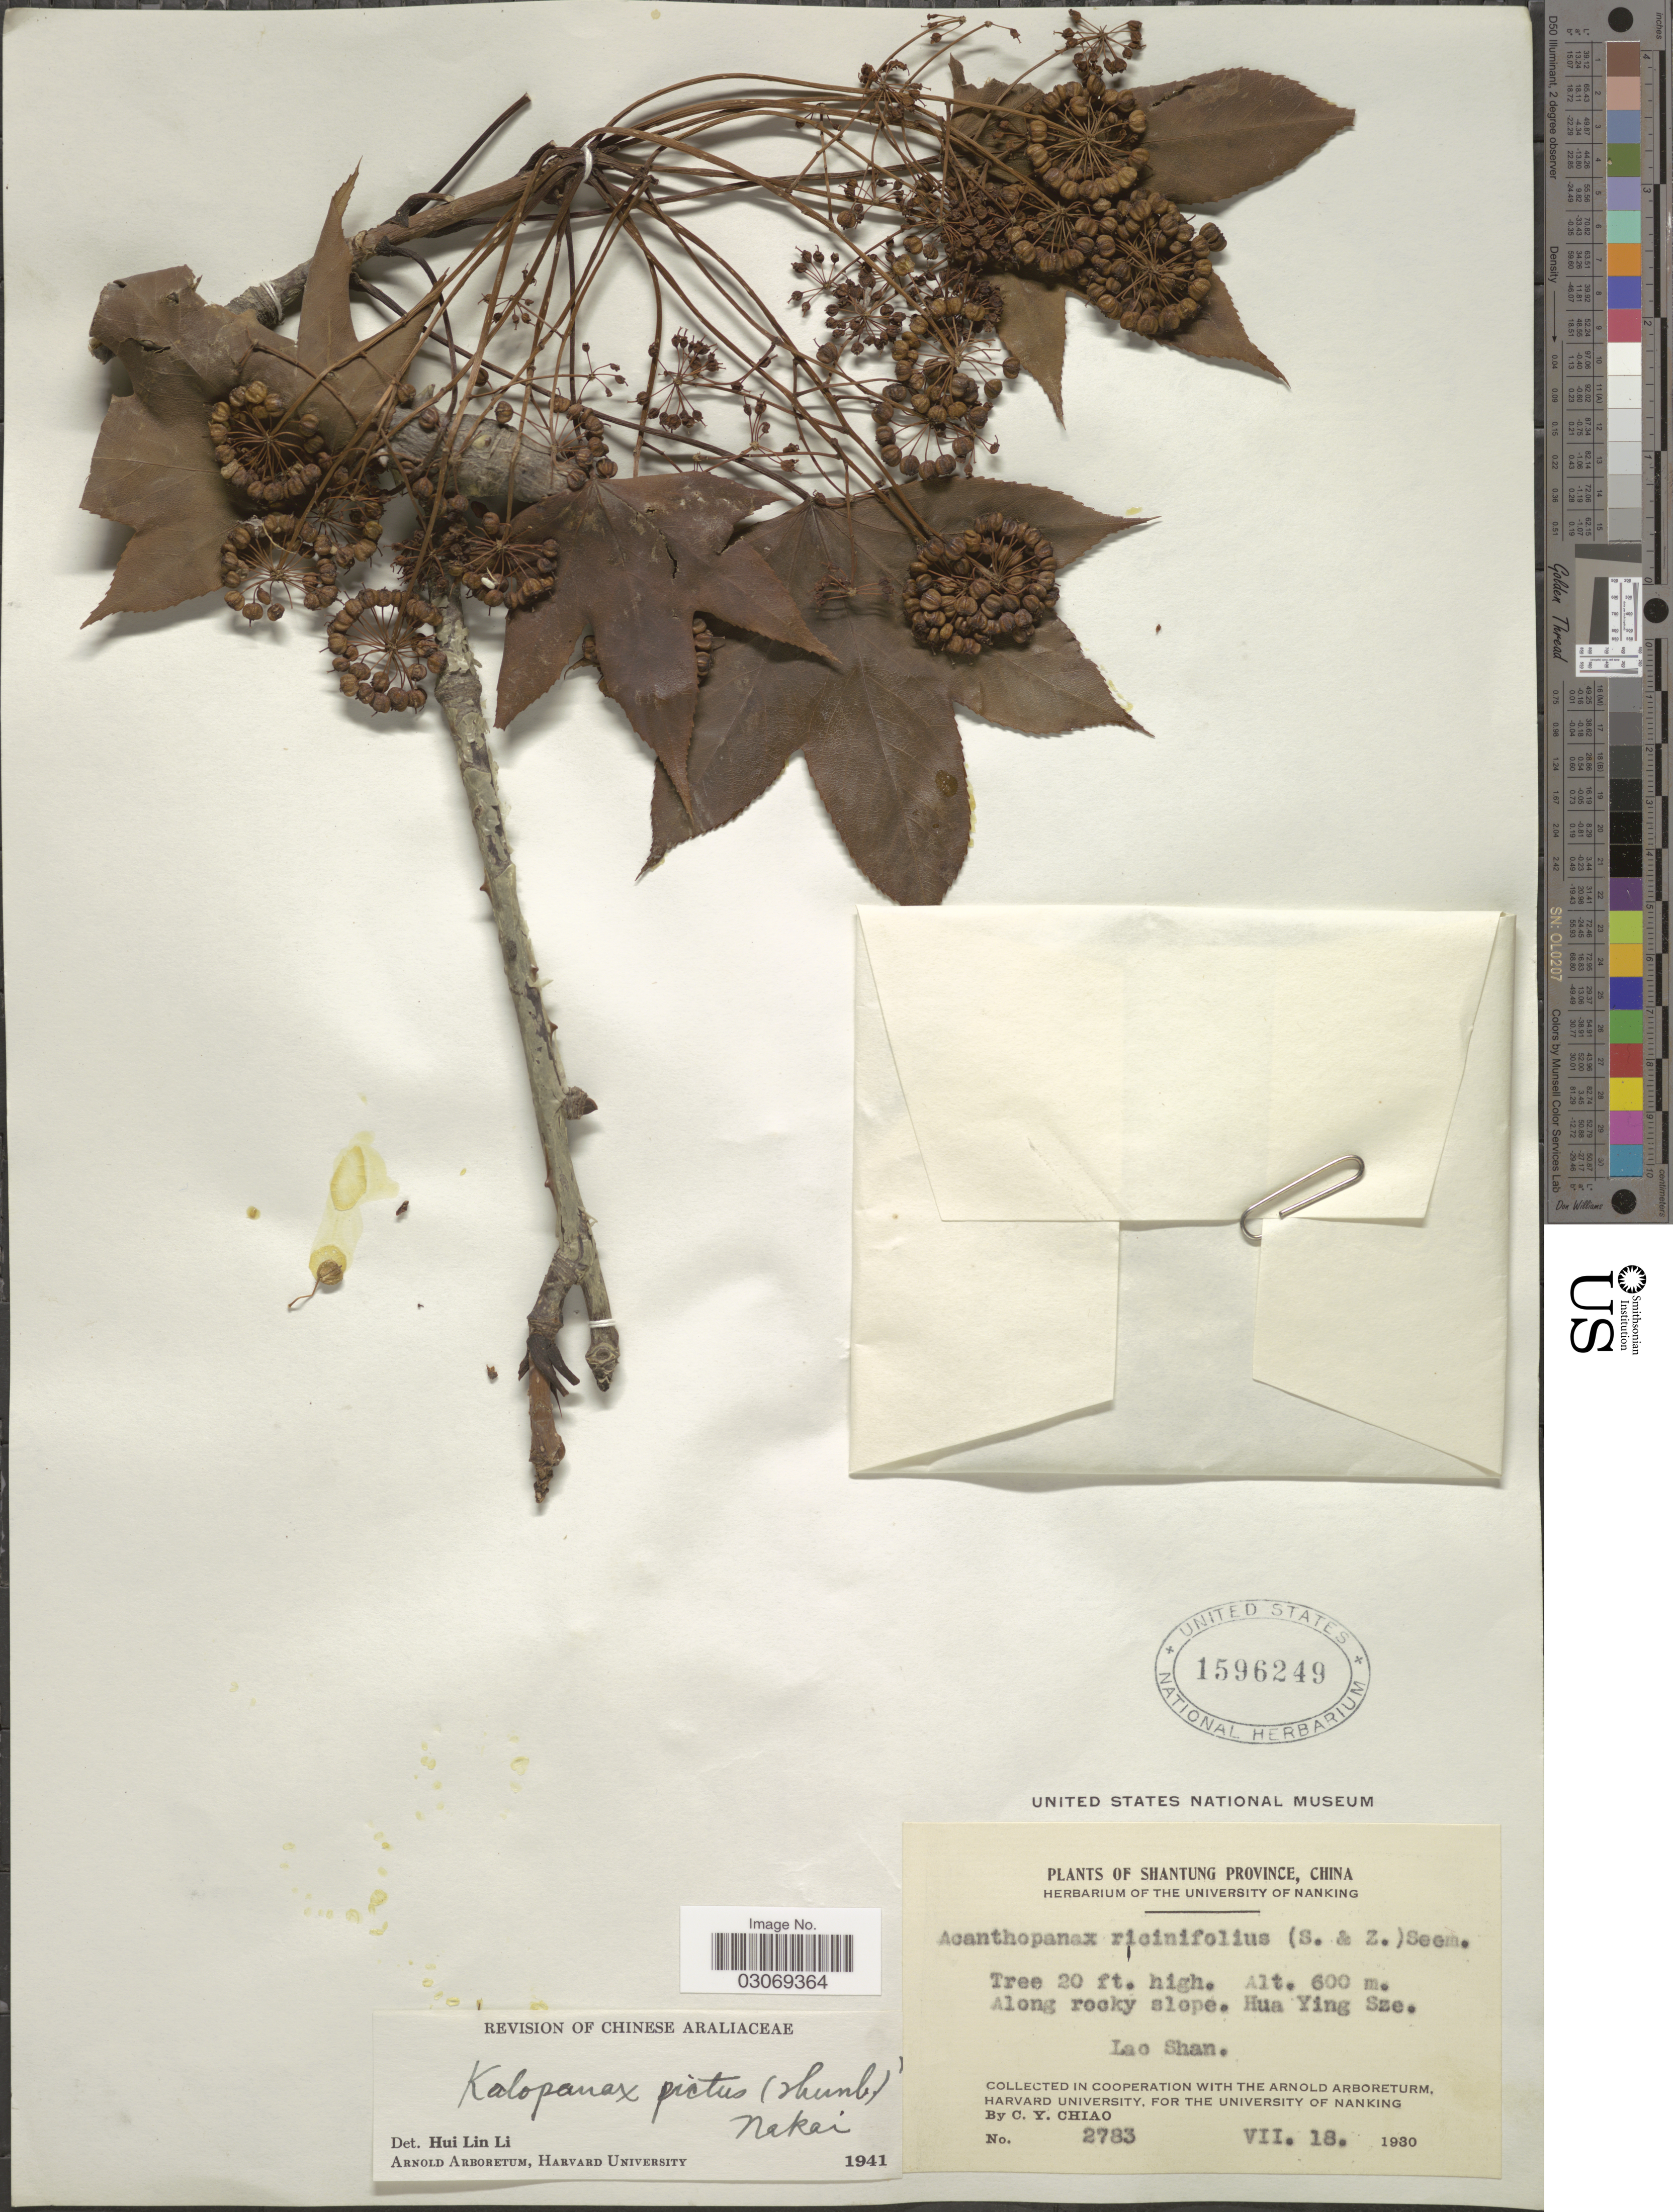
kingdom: Plantae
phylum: Tracheophyta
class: Magnoliopsida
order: Apiales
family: Araliaceae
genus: Kalopanax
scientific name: Kalopanax pictus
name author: (Thunb.) Nakai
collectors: C. Y. Chiao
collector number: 2783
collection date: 1930-07-18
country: China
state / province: Shandong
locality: Shantung Province. Hua Ying Sze. Lao Shan.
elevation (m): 600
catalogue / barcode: US 1596249